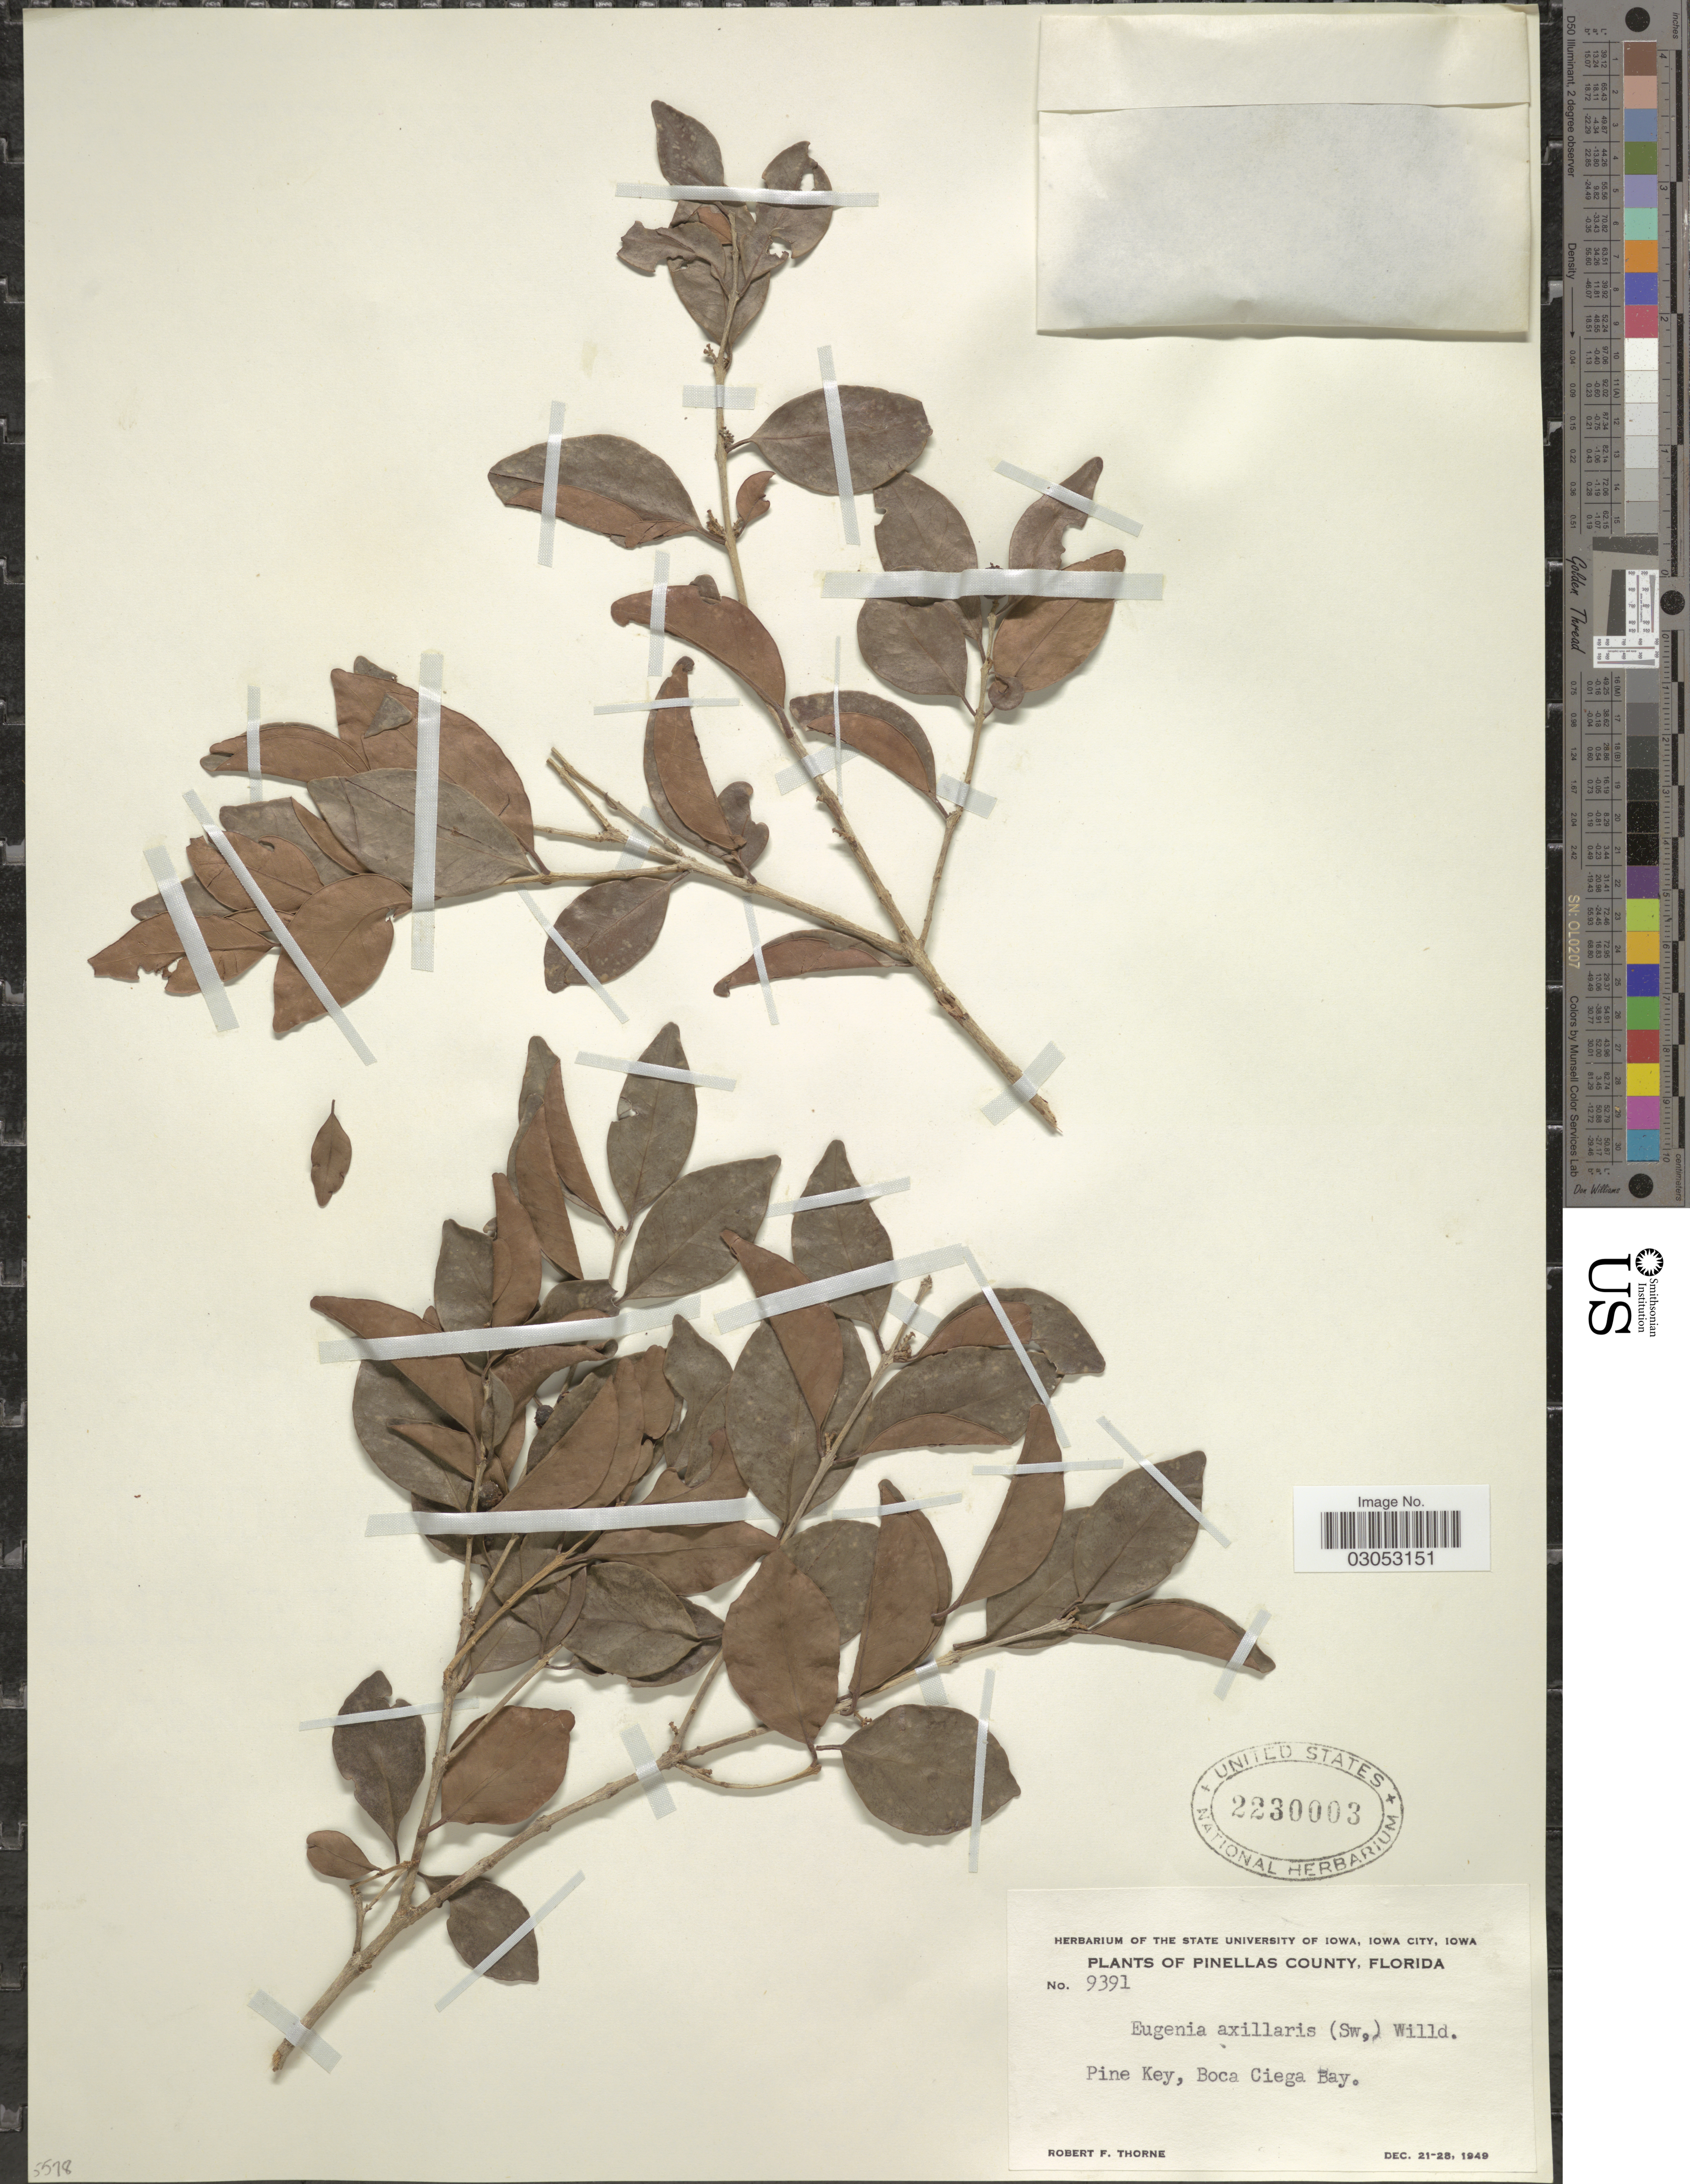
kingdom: Plantae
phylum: Tracheophyta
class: Magnoliopsida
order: Myrtales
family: Myrtaceae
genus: Eugenia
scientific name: Eugenia axillaris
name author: (Sw.) Willd.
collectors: R. F. Thorne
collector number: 9391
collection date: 1949-12-21/1949-12-28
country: United States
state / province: Florida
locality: Pinellas County, Pine Key, Boca Ciega Bay.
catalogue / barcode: US 2230003